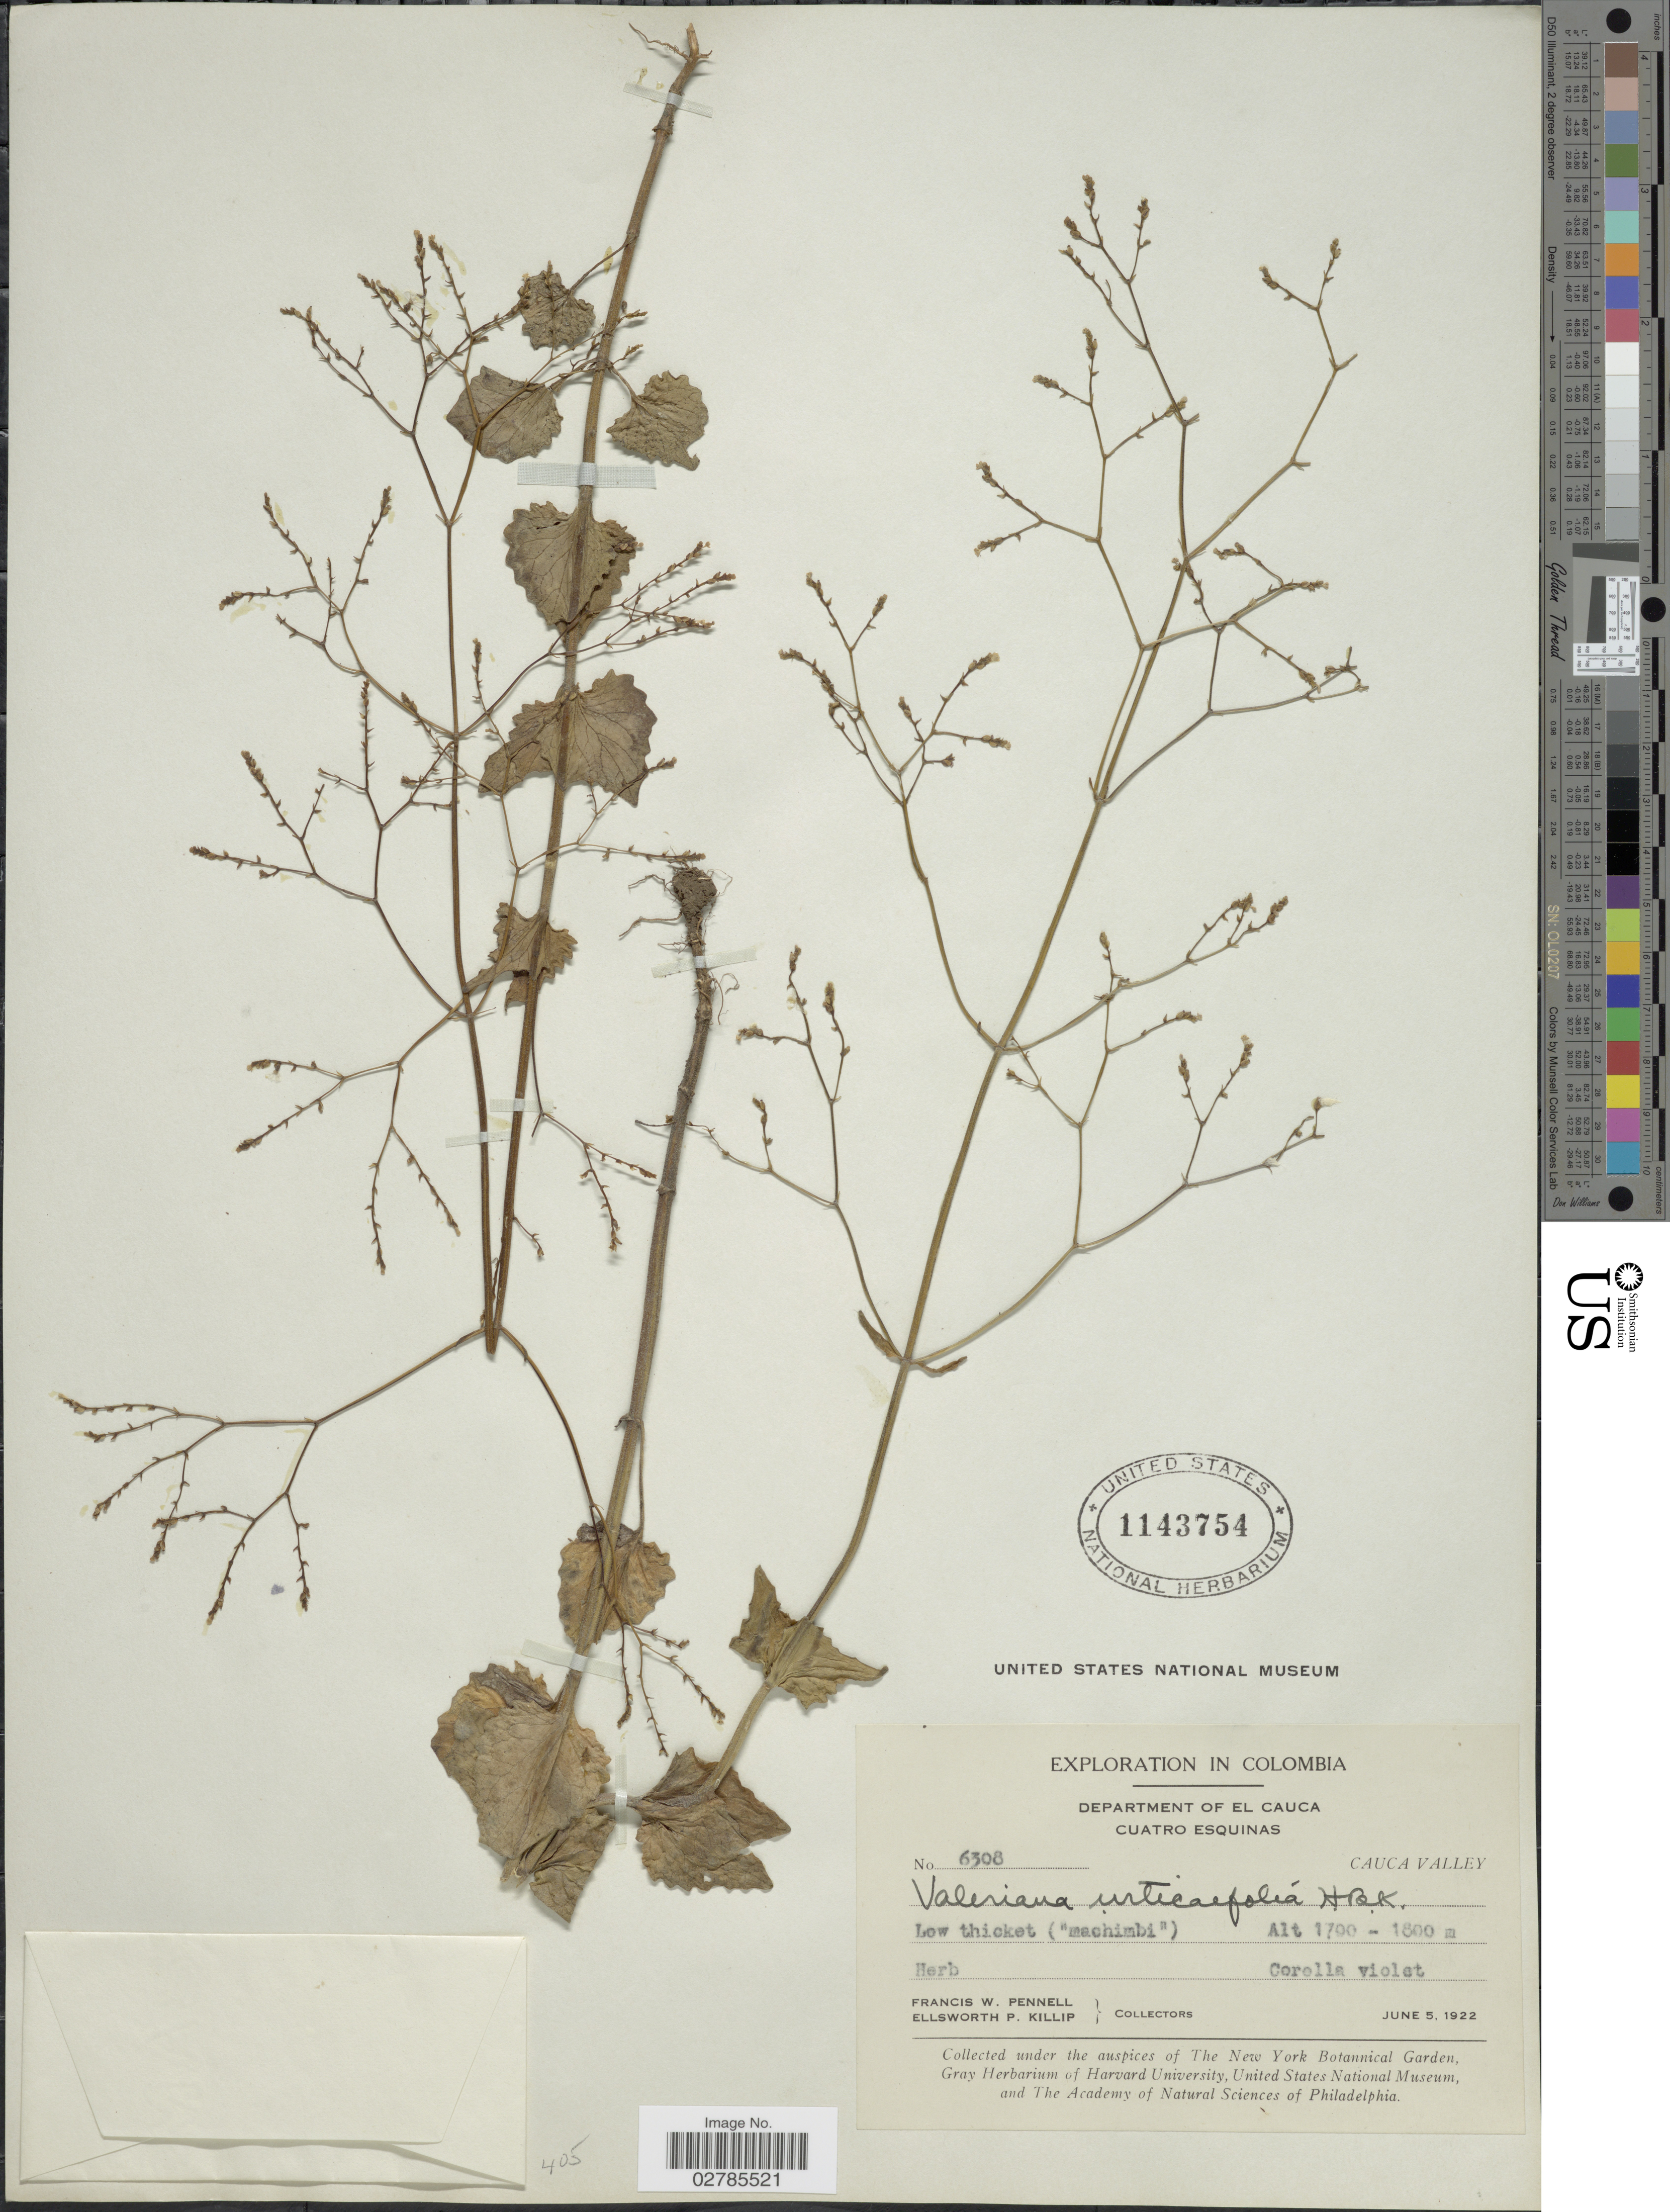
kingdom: Plantae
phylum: Tracheophyta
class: Magnoliopsida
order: Dipsacales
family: Caprifoliaceae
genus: Valeriana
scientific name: Valeriana urticaefolia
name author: Kunth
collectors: F. W. Pennell & E. P. Killip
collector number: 6308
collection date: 1922-06-05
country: Colombia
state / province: Cauca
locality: Department of El Cauca. Cuatro Esquinas. Cauca Valley.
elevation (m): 1700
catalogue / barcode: US 1143754